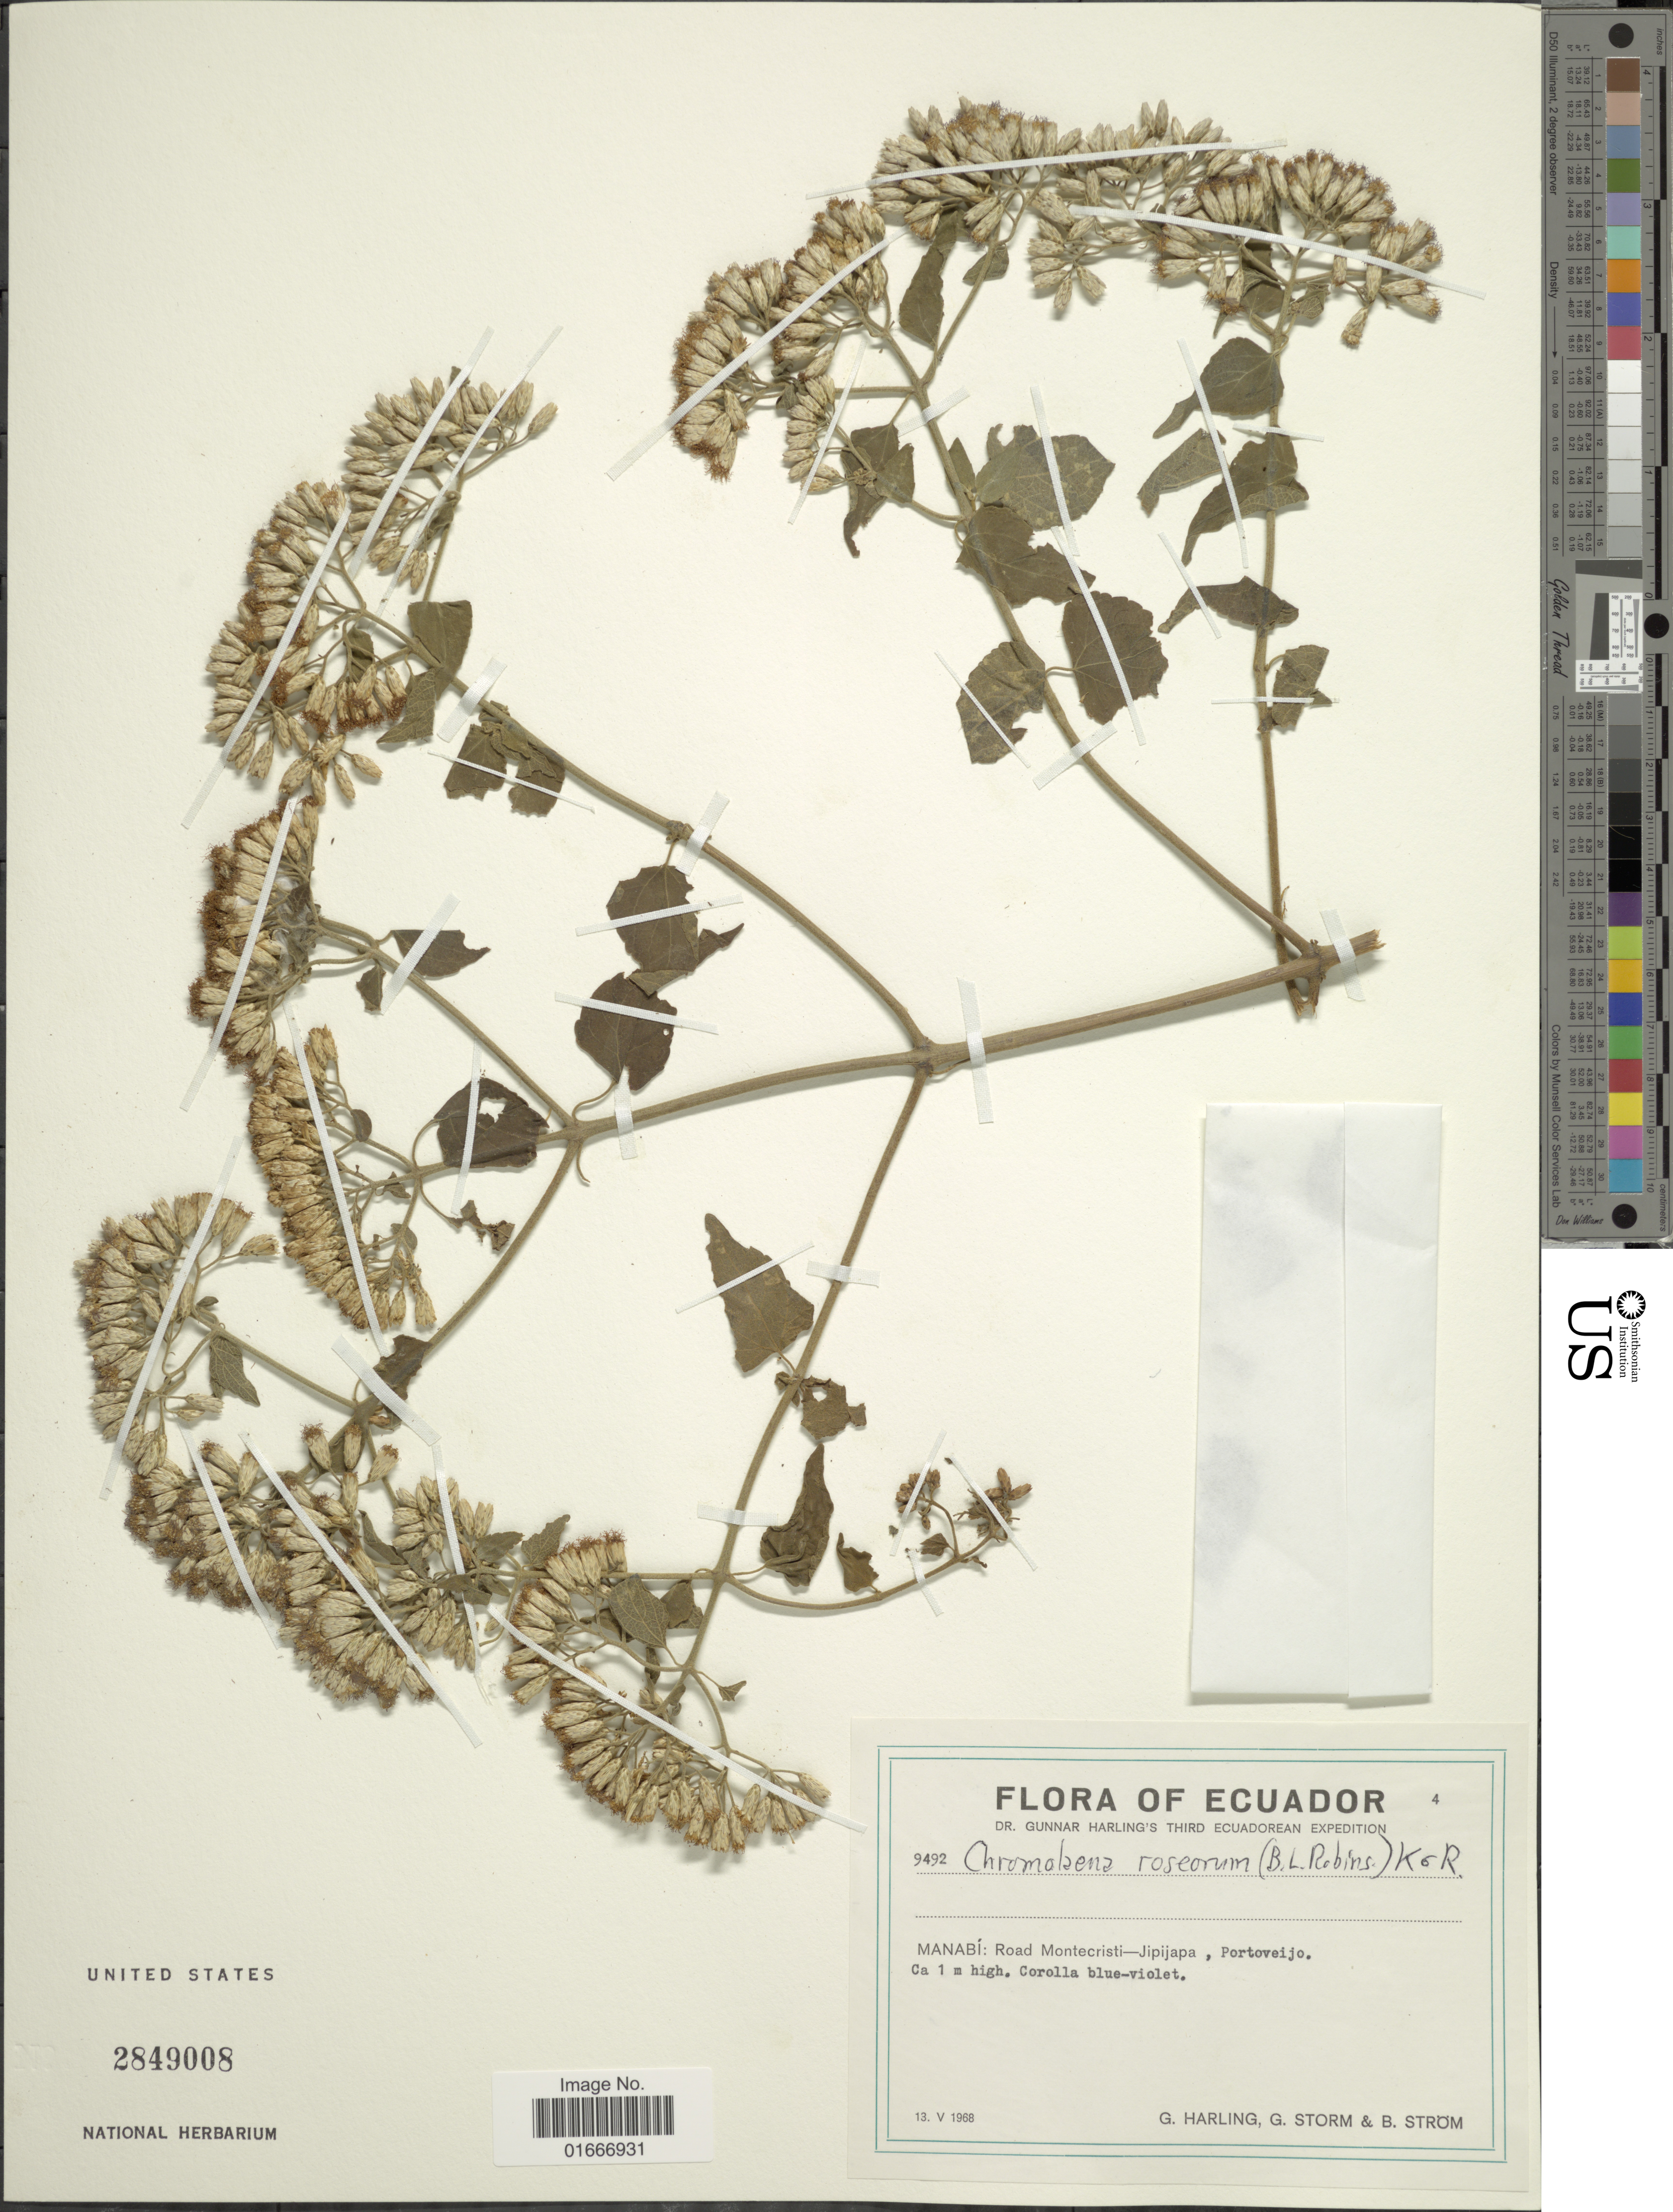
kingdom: Plantae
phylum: Tracheophyta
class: Magnoliopsida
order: Asterales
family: Asteraceae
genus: Chromolaena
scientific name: Chromolaena roseorum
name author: (B.L. Rob.) R.M. King & H. Rob.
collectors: G. Harling, G. Storm & B. Ström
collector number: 9492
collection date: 1968-05-13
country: Ecuador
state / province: Manabí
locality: Ecuador. Manabí: Road Montecristi-Jipijapa, Portoveijo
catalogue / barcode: US 2849008